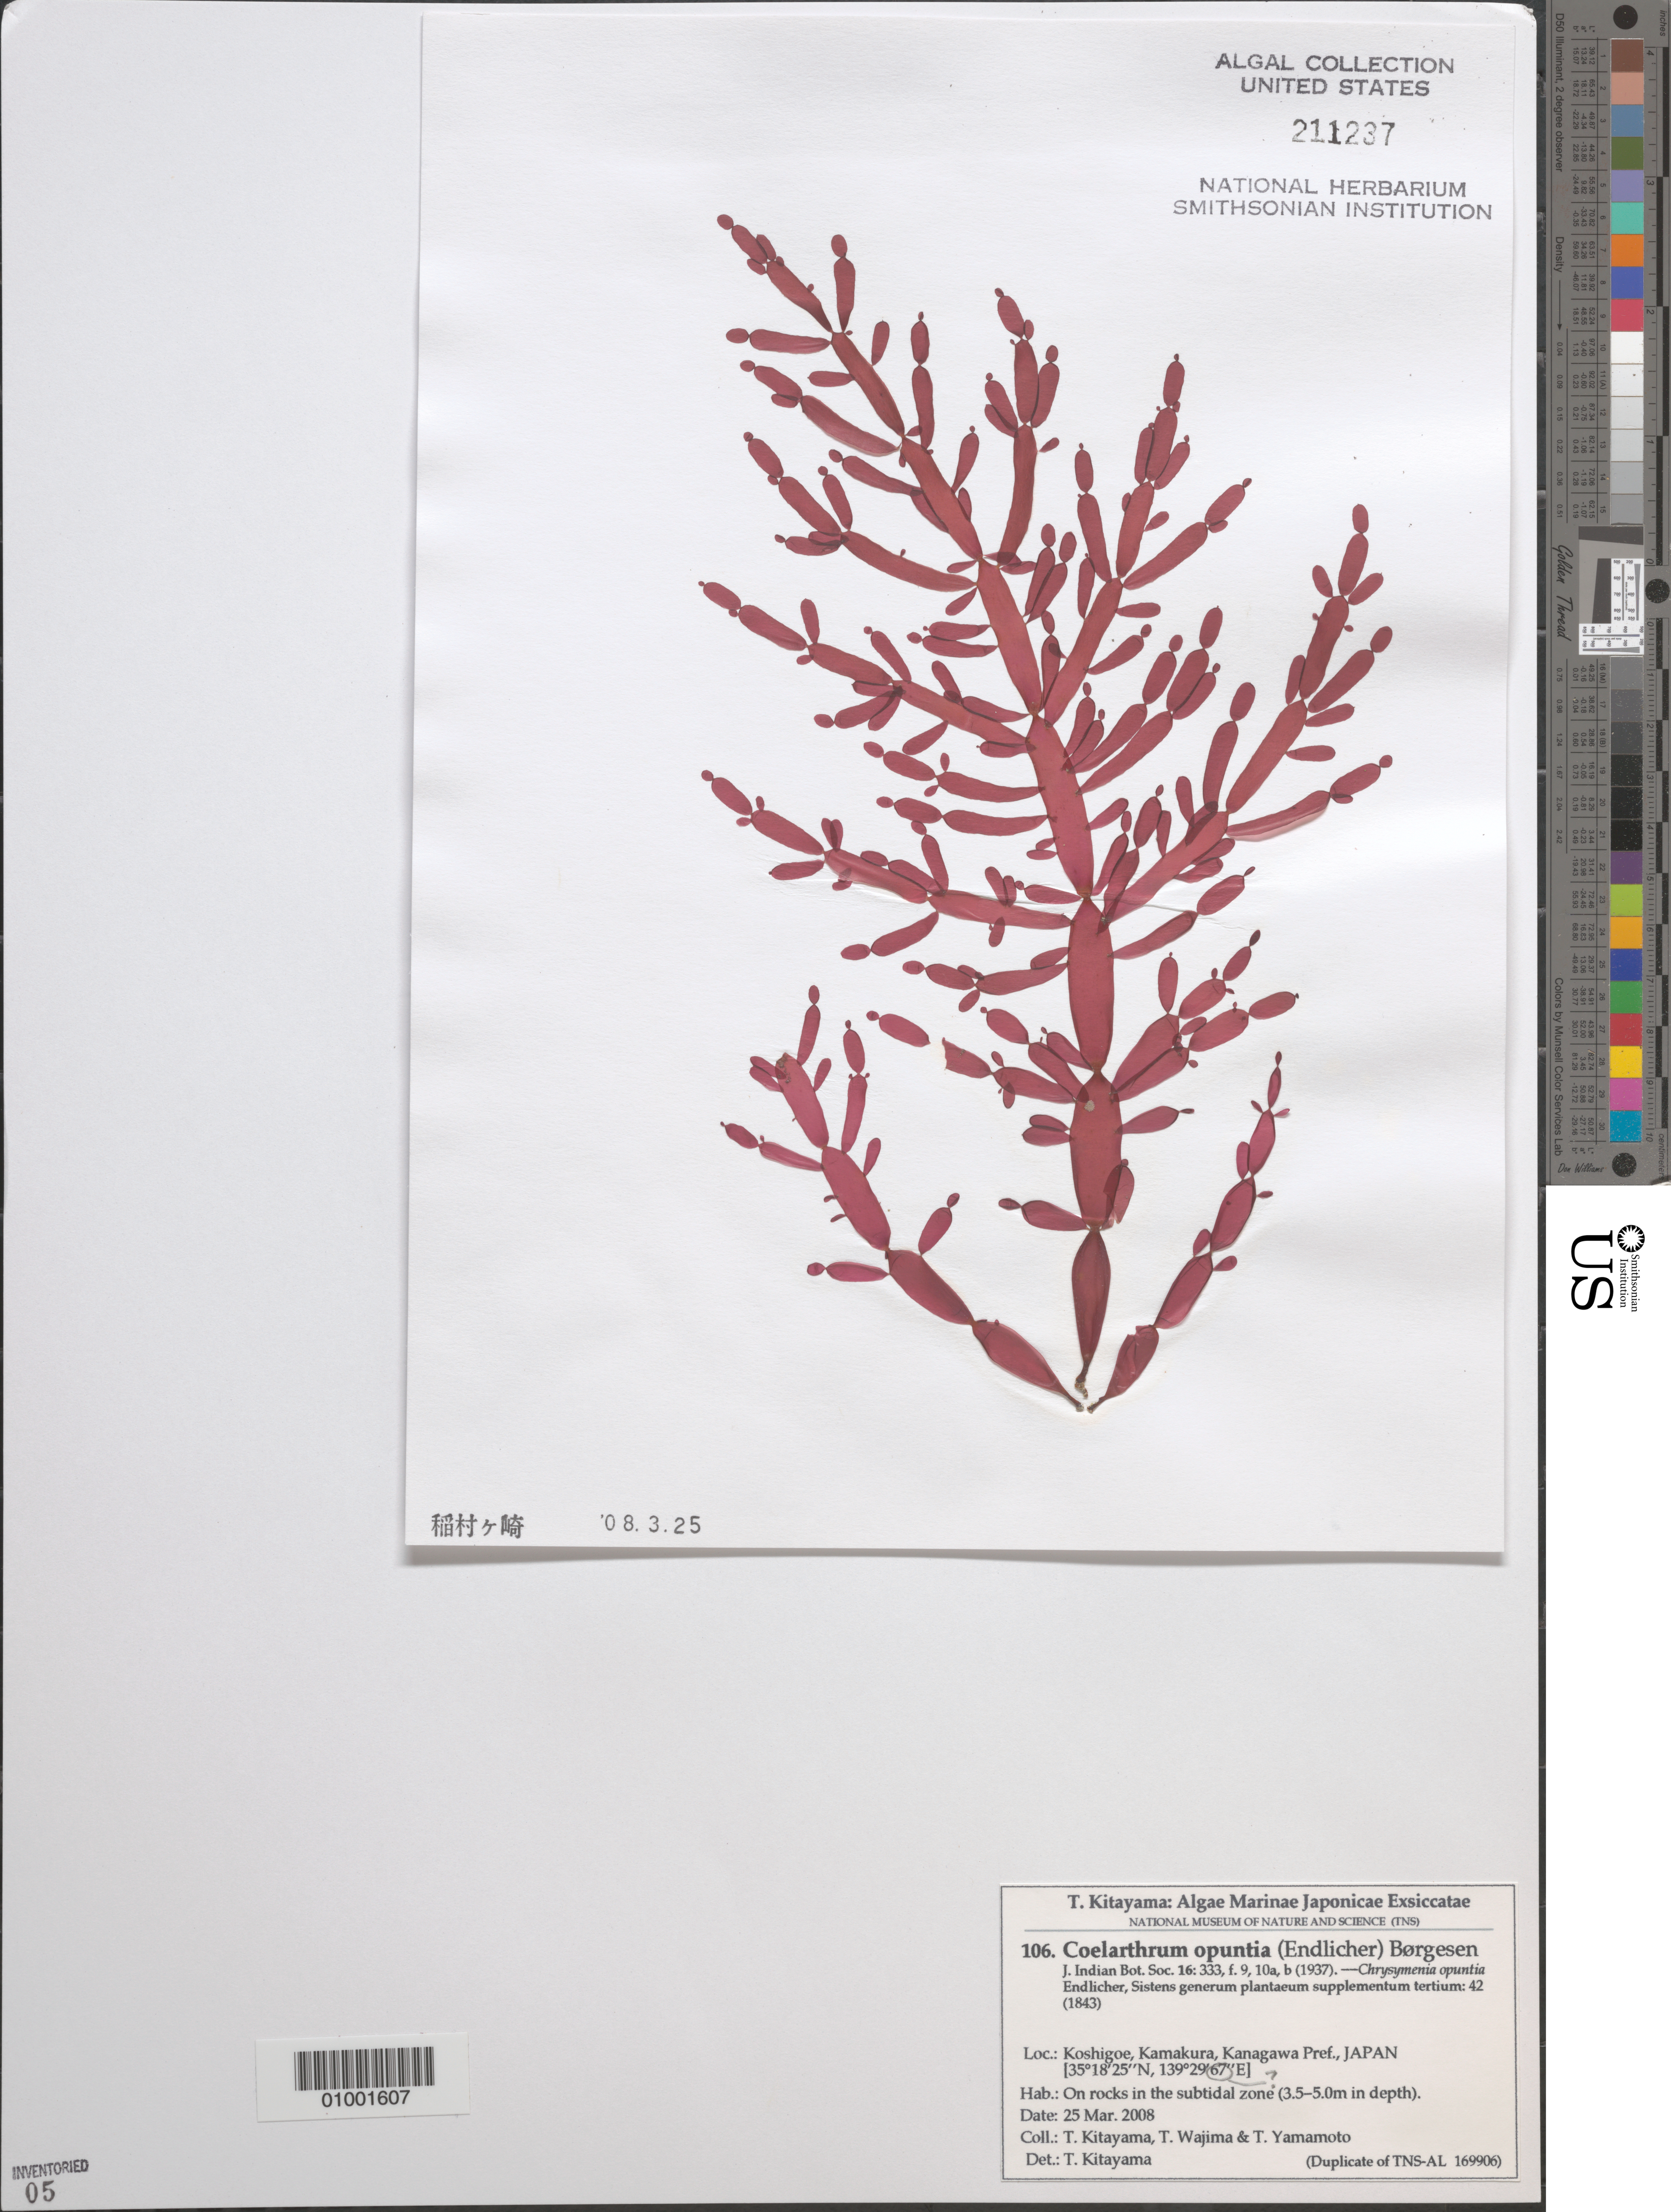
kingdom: Plantae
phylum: Rhodophyta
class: Florideophyceae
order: Rhodymeniales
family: Rhodymeniaceae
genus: Coelarthrum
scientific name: Coelarthrum opuntia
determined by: Kitayama, T.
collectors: T. Kitayama, T. Wajima & T. Yamamoto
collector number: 106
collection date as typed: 25 Mar 2008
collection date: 2008-03-25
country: Japan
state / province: Kanagawa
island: Honshu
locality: Koshigoe, Kamakura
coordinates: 35 18'25"N, 139 29'67"E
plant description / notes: Kitayama, T., Algae Marinae Japonicae Exsiccatae, Fasc. V (Nos. 101-125)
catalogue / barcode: US 211237